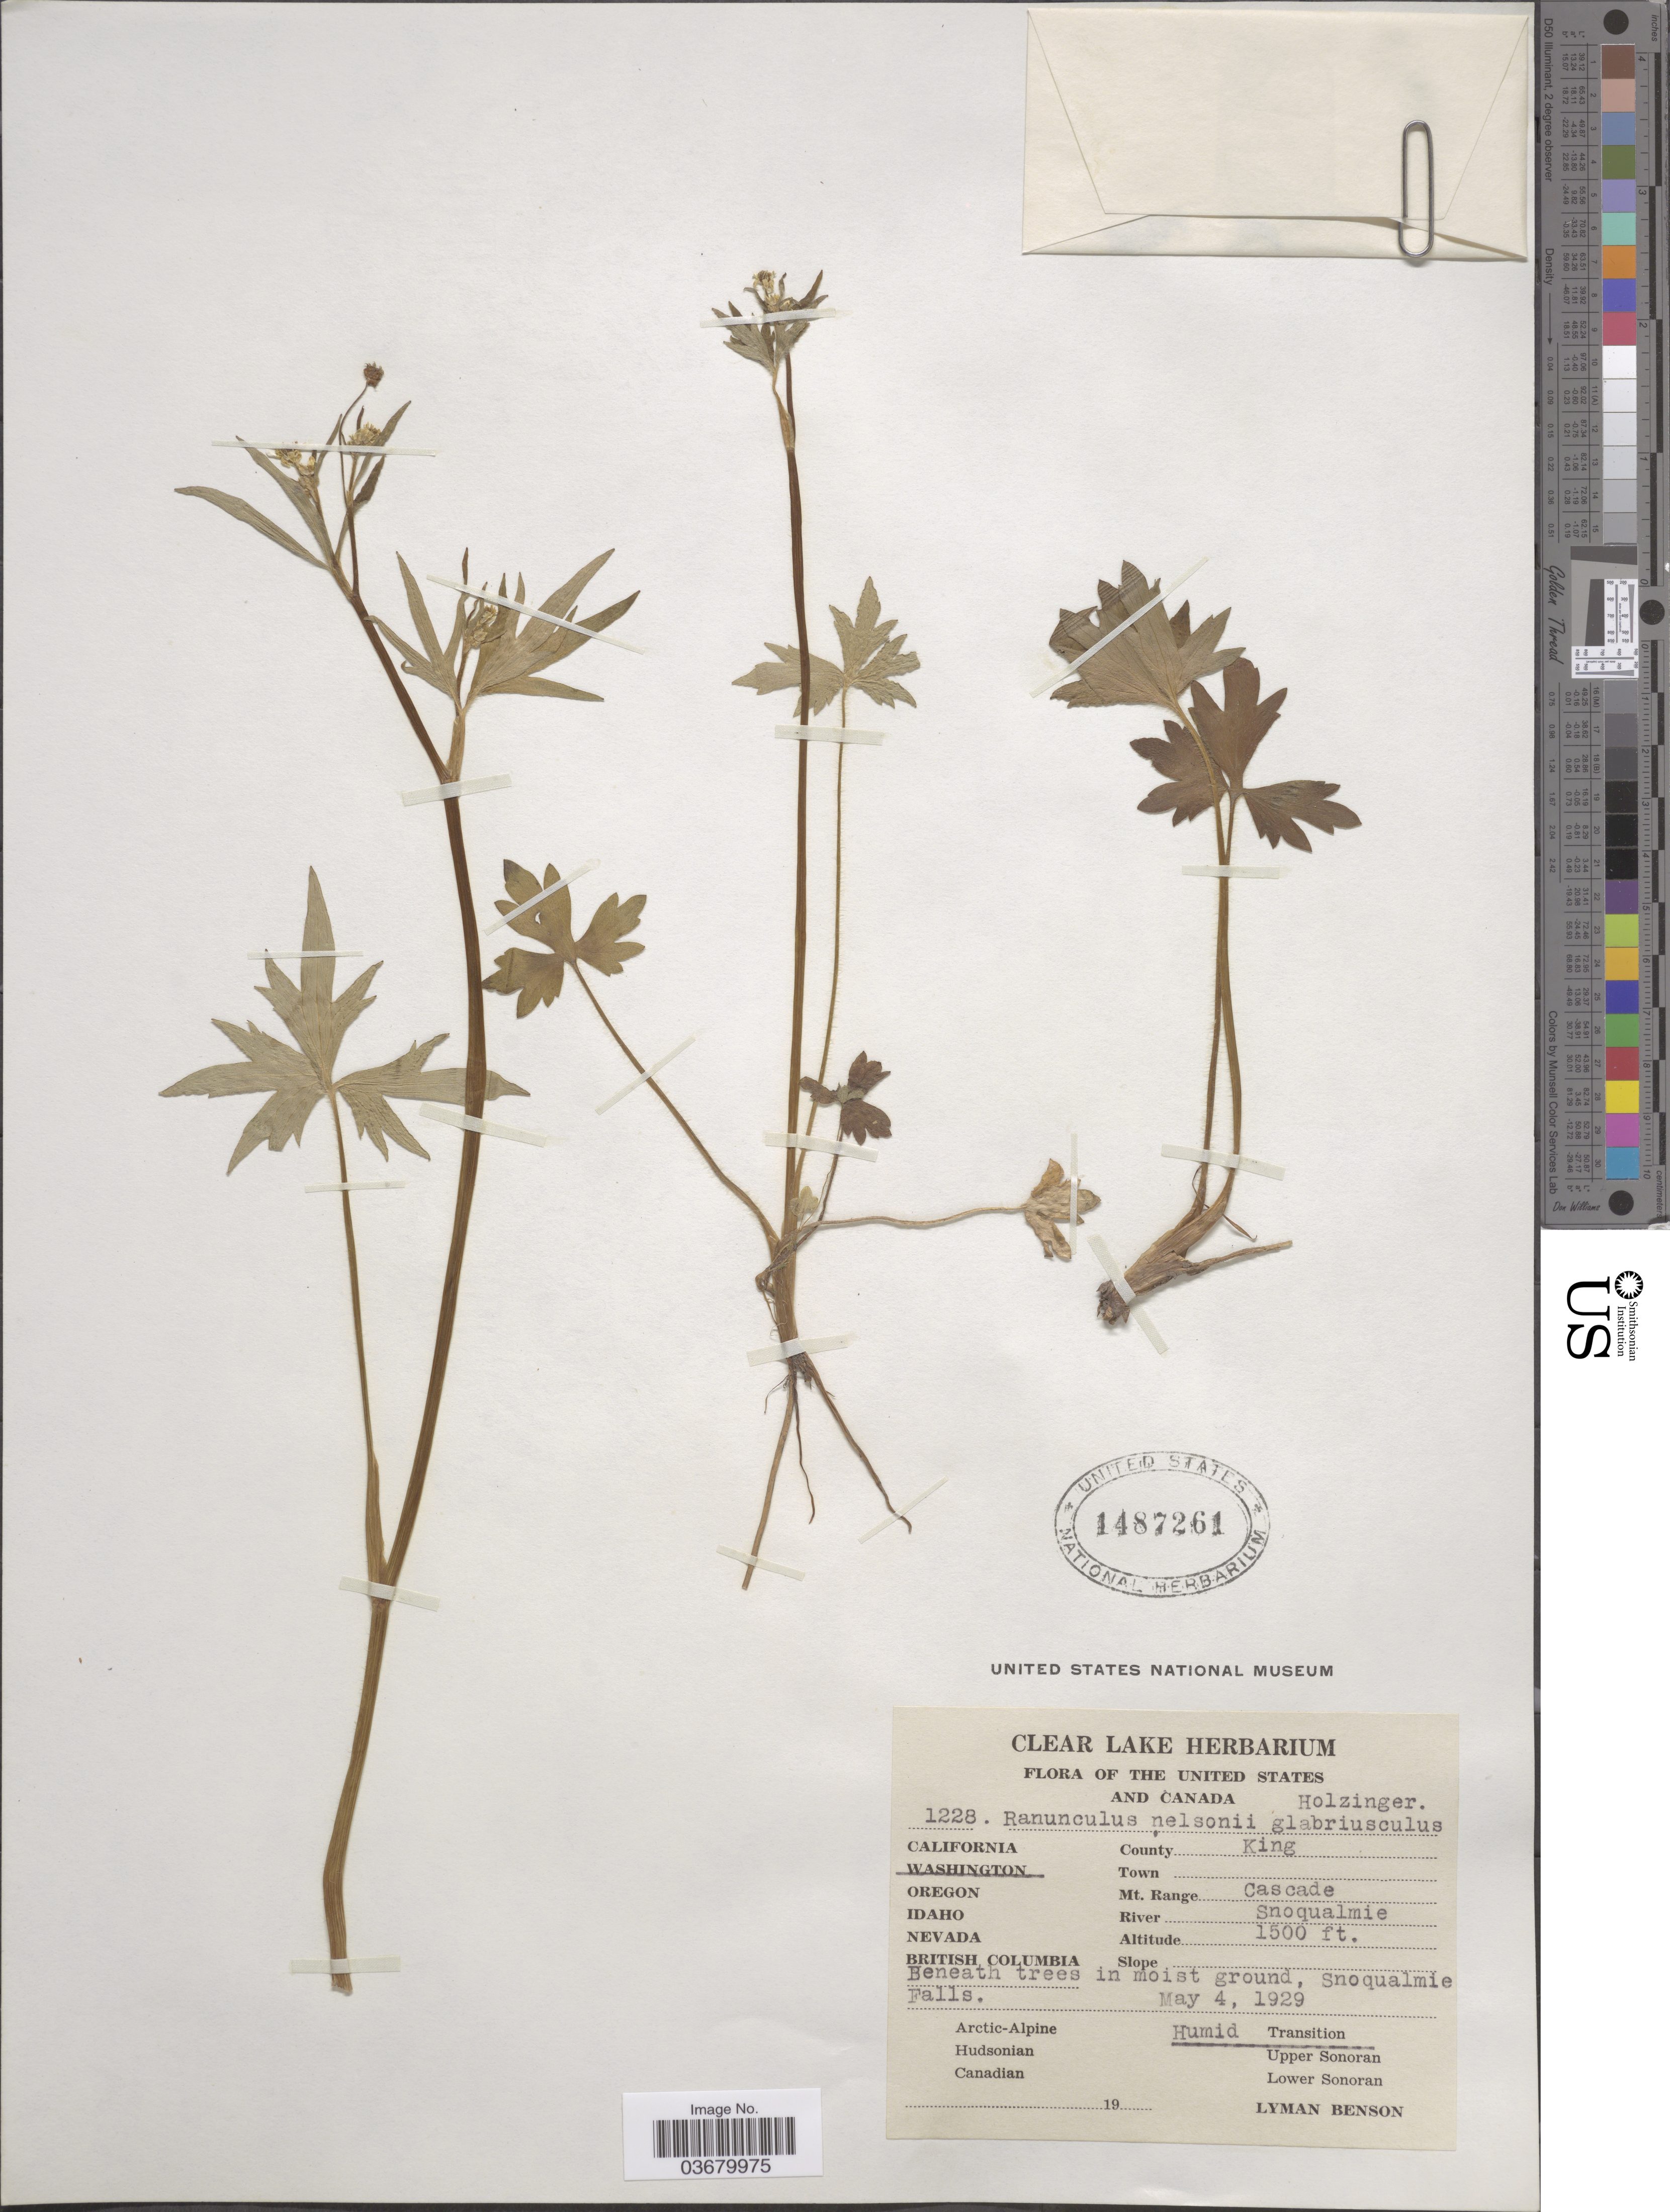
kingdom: Plantae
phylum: Tracheophyta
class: Magnoliopsida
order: Ranunculales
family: Ranunculaceae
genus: Ranunculus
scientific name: Ranunculus bongardii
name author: Greene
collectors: L. D. Benson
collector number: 1228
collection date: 1929-05-04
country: United States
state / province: Washington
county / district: King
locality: County King. Mt. Range Cascade. River Snoqualmie. Snoqualmie Falls. Humid Transition.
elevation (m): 457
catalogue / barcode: US 1487261